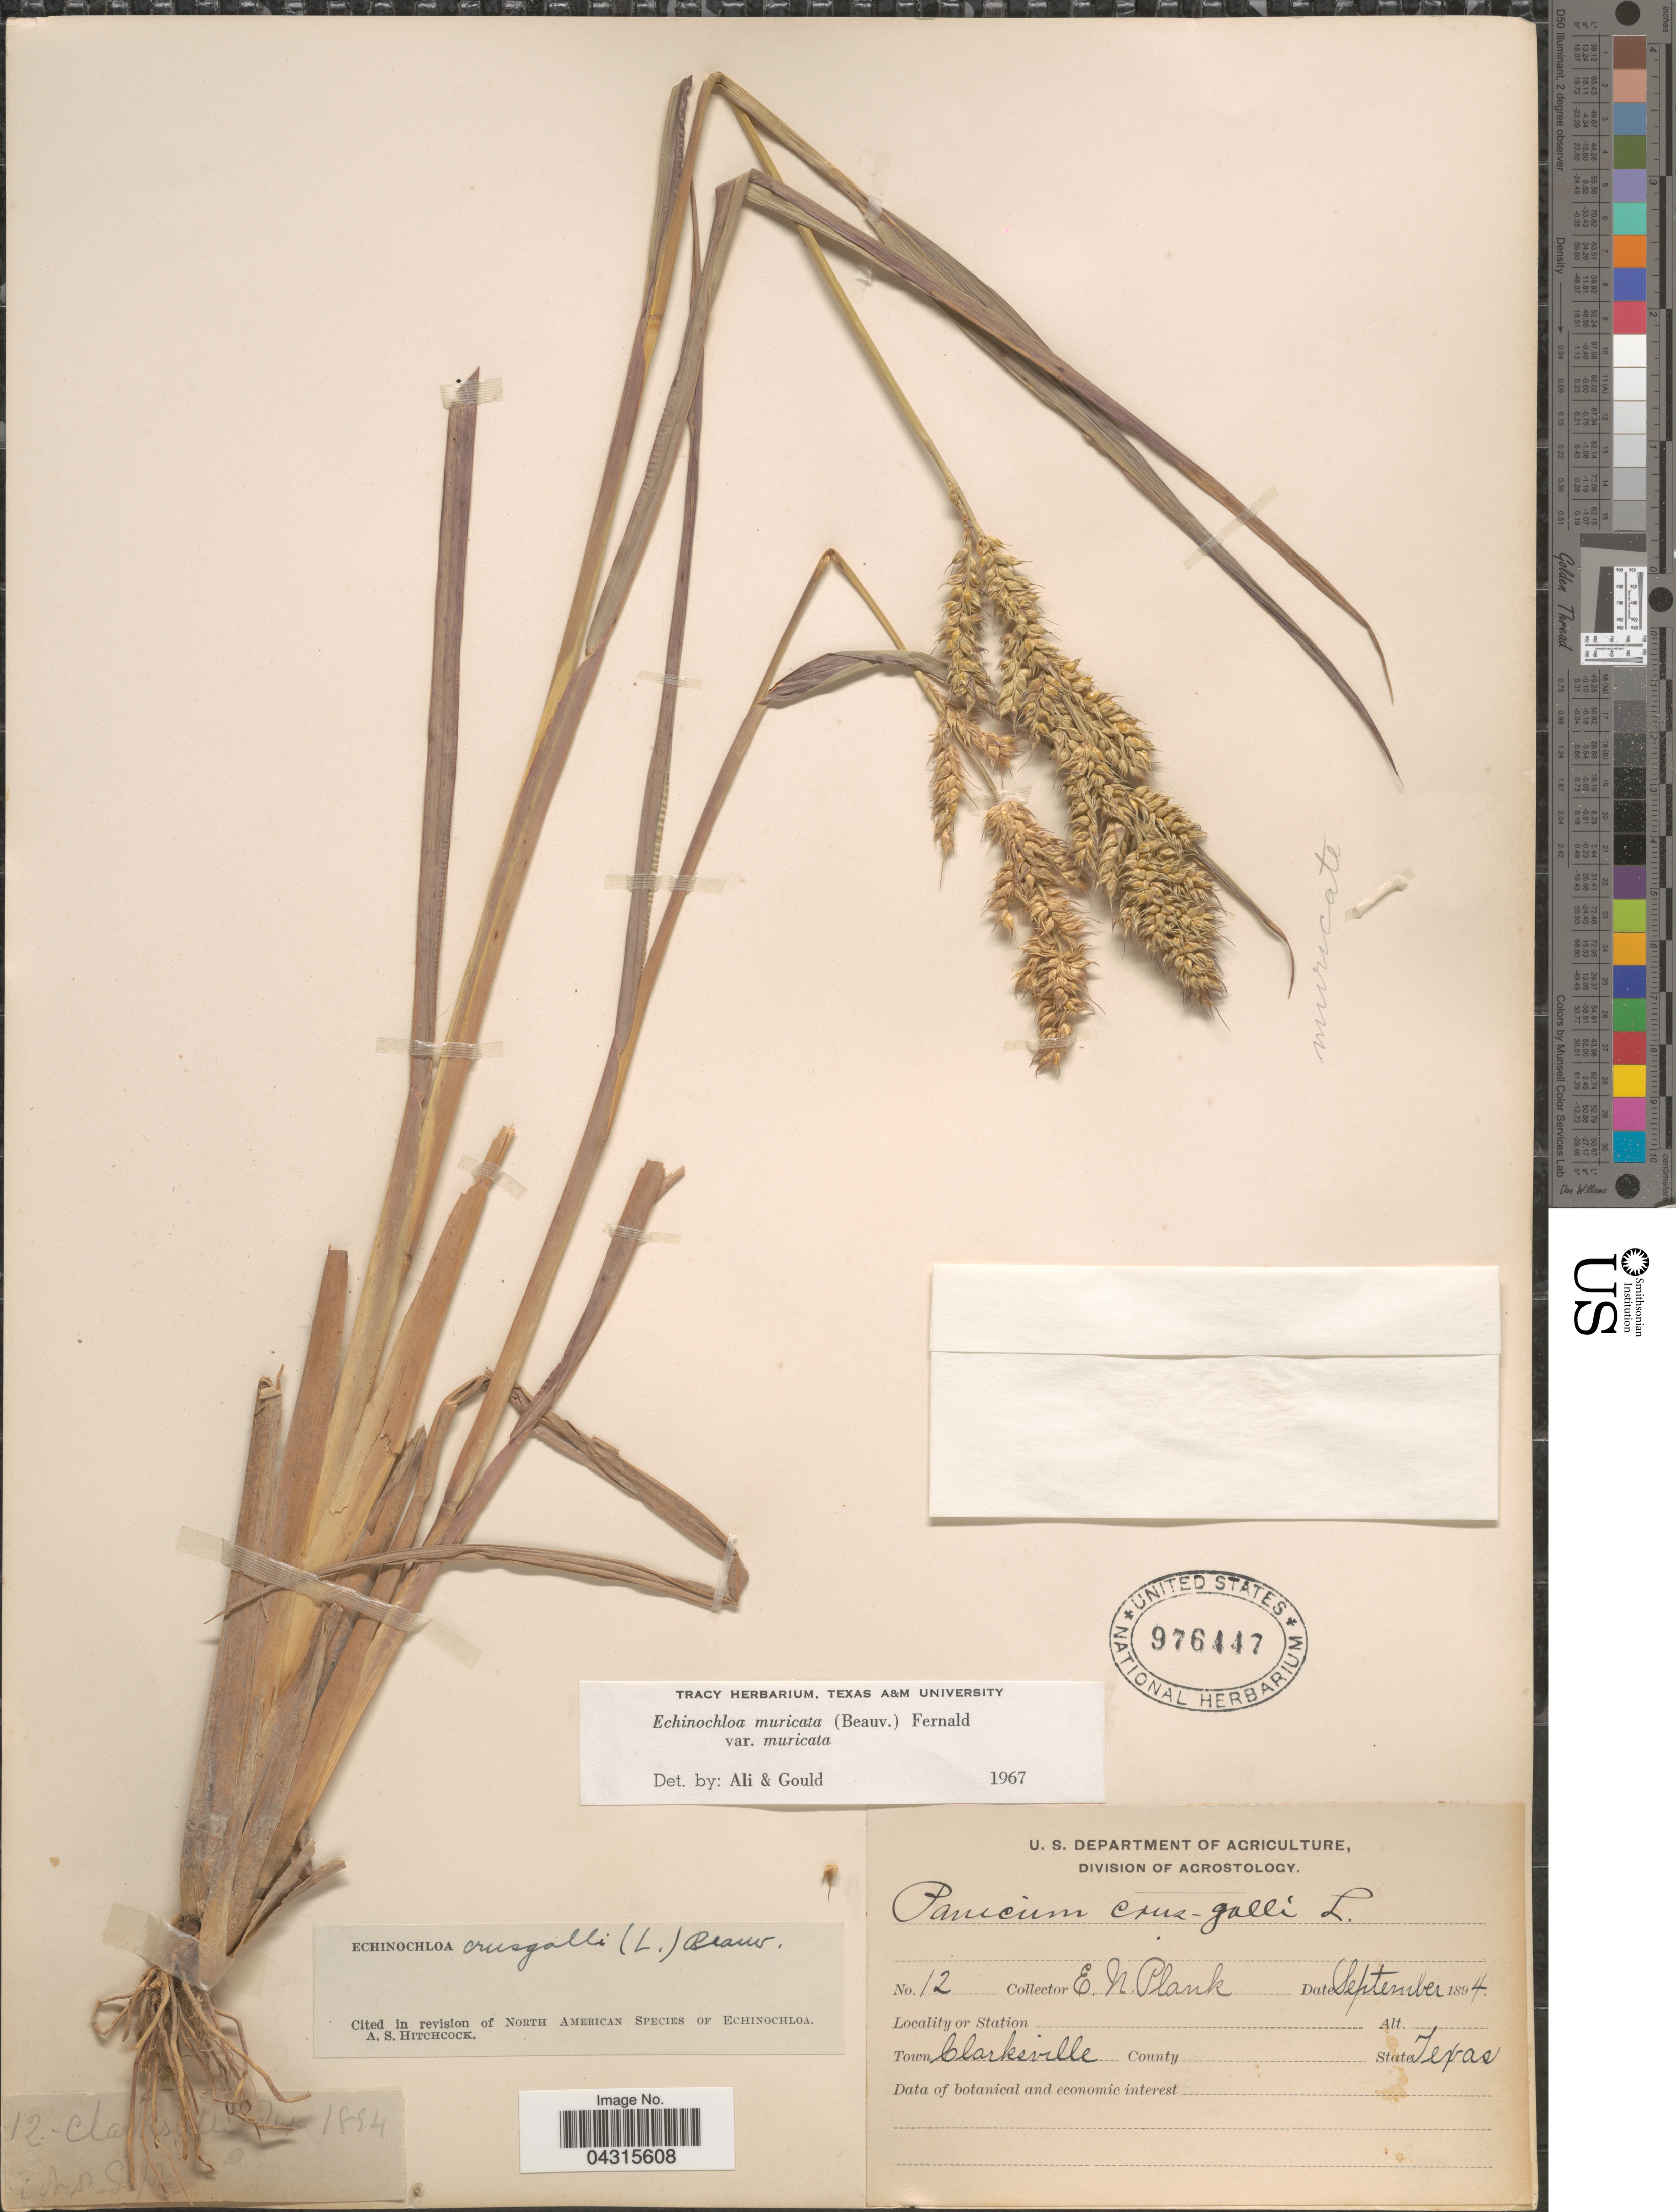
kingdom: Plantae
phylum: Tracheophyta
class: Liliopsida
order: Poales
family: Poaceae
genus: Echinochloa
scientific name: Echinochloa muricata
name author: (P. Beauv.) Fernald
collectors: E. Plank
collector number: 12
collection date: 1894-09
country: United States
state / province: Texas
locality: Town Clarksville.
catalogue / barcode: US 976447